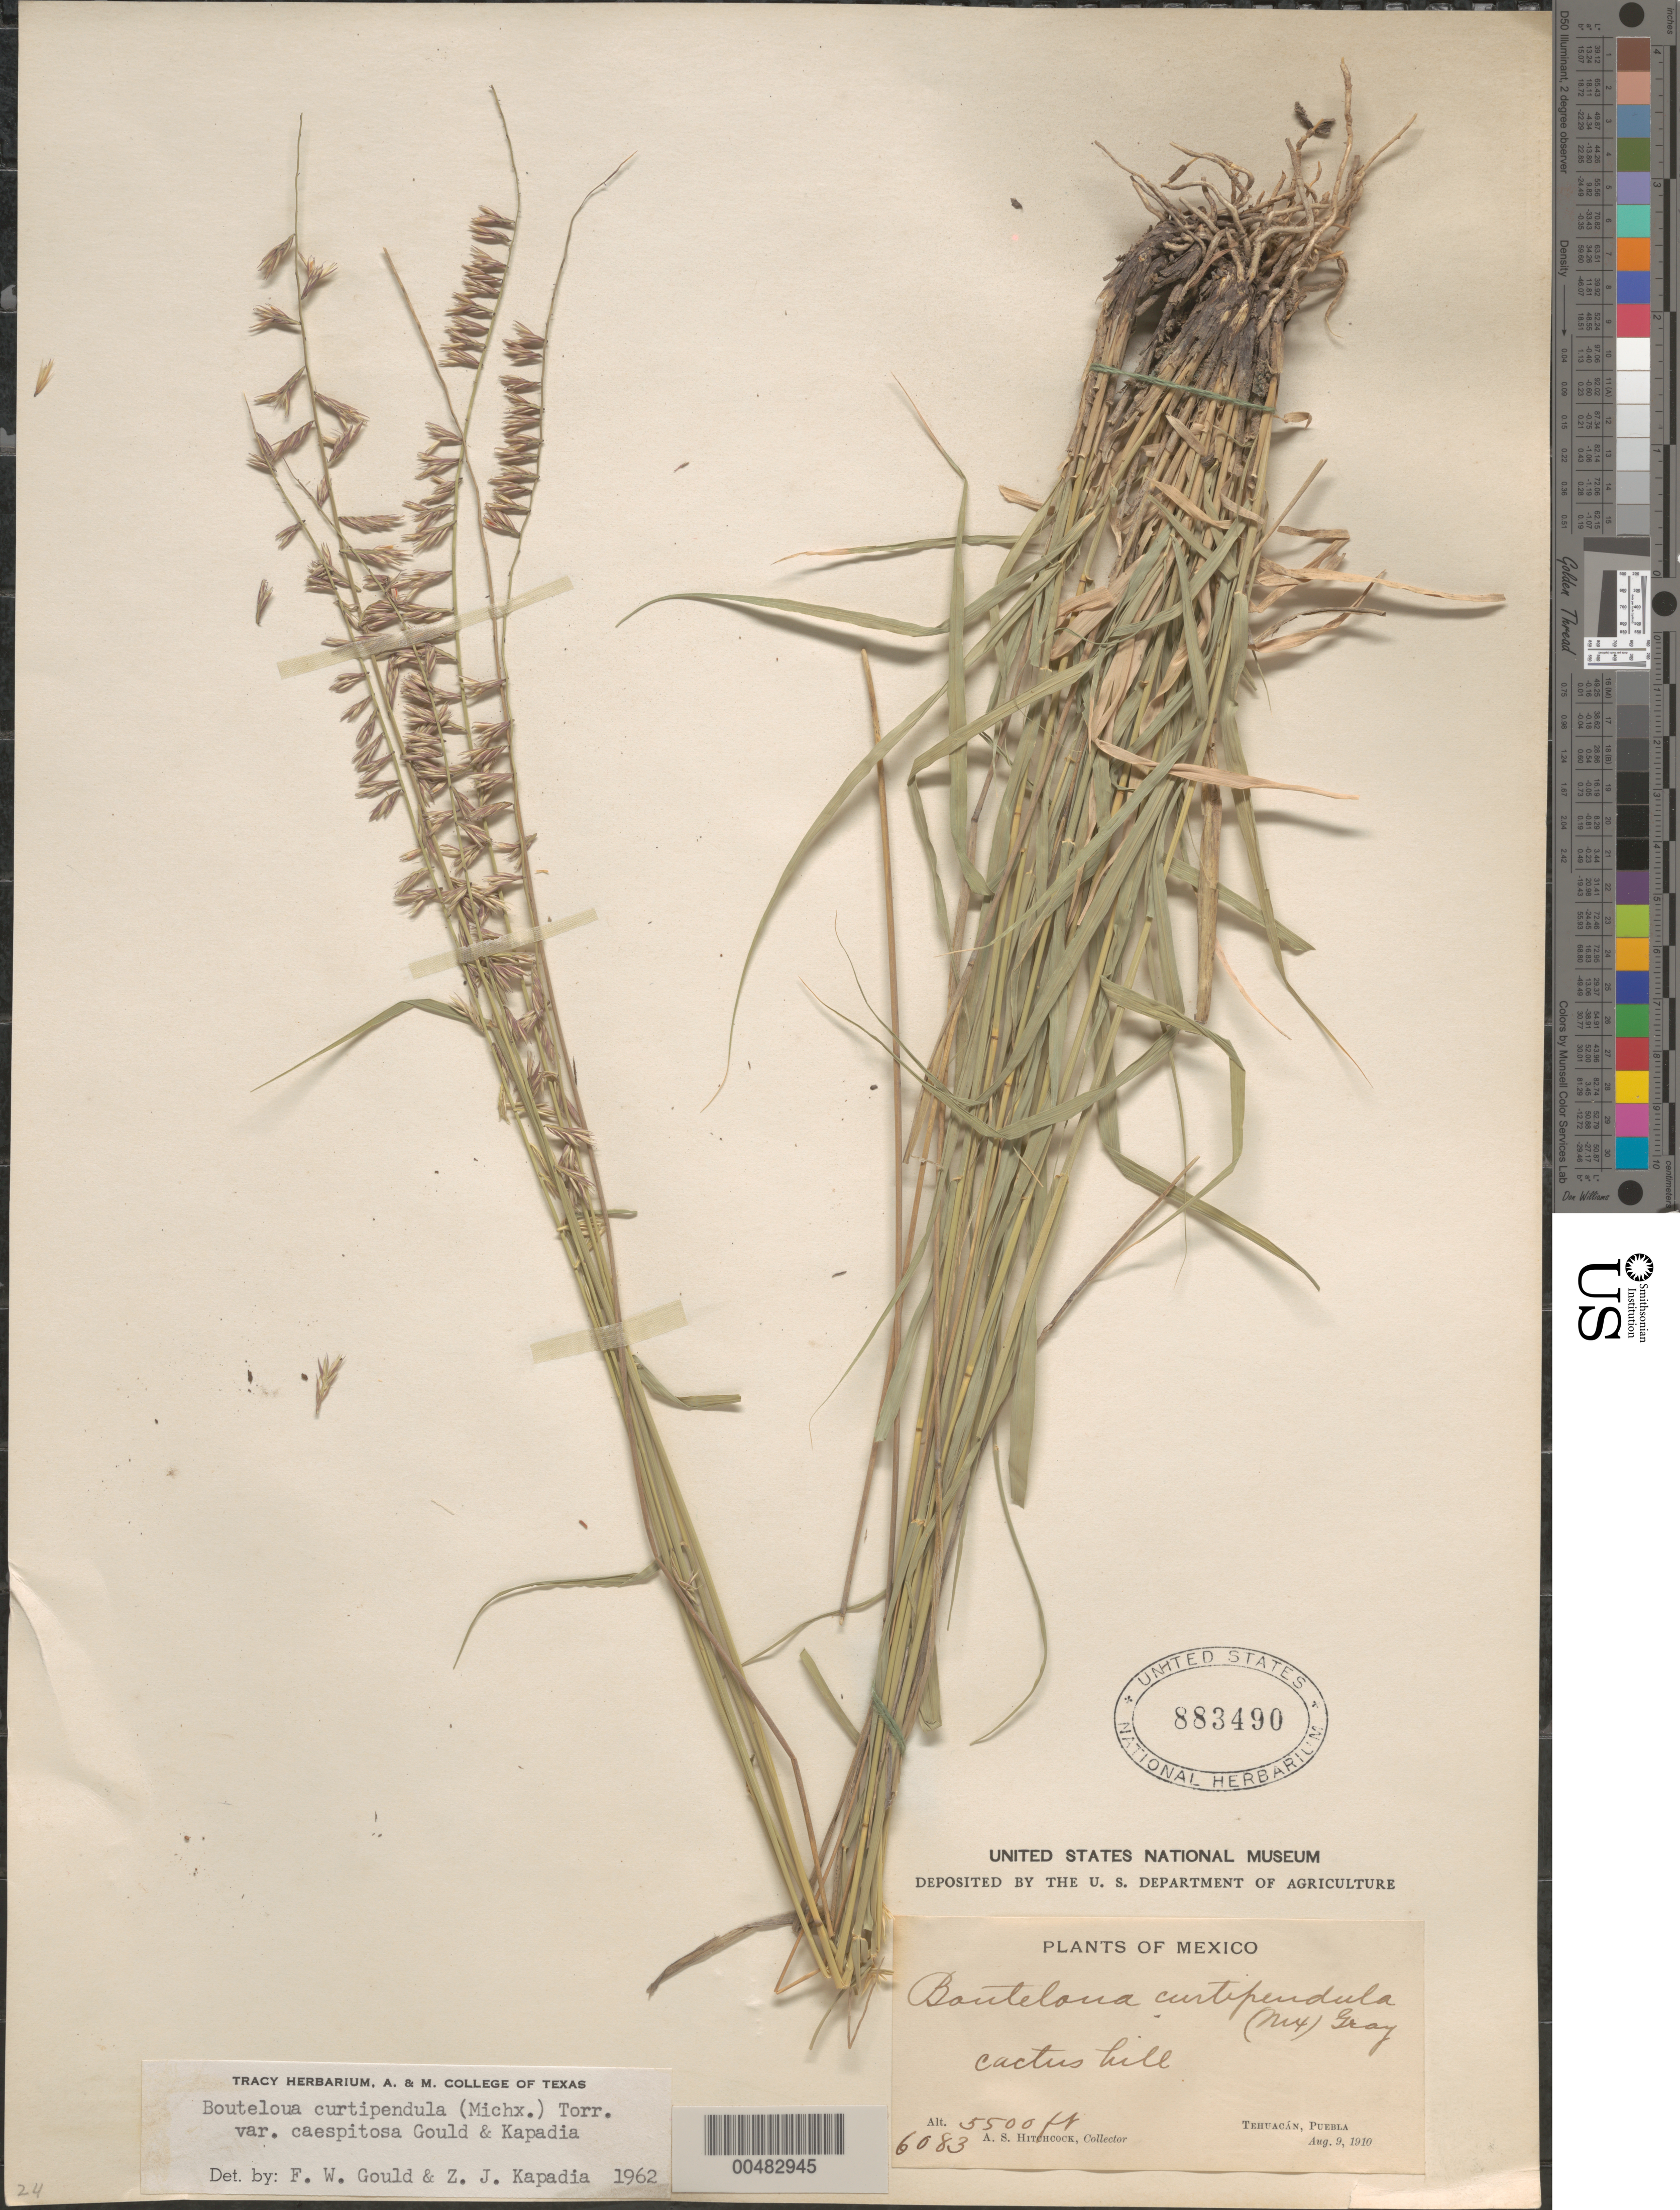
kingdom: Plantae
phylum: Tracheophyta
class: Liliopsida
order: Poales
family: Poaceae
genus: Bouteloua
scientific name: Bouteloua curtipendula var. caespitosa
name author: Gould & Kapadia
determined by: Gould, F. W.; Kapadia, Zarir J.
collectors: A. S. Hitchcock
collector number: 6083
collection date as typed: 9 Aug 1910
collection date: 1910-08-09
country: Mexico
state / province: Puebla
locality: Tehuacán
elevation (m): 1676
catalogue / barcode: US 883490